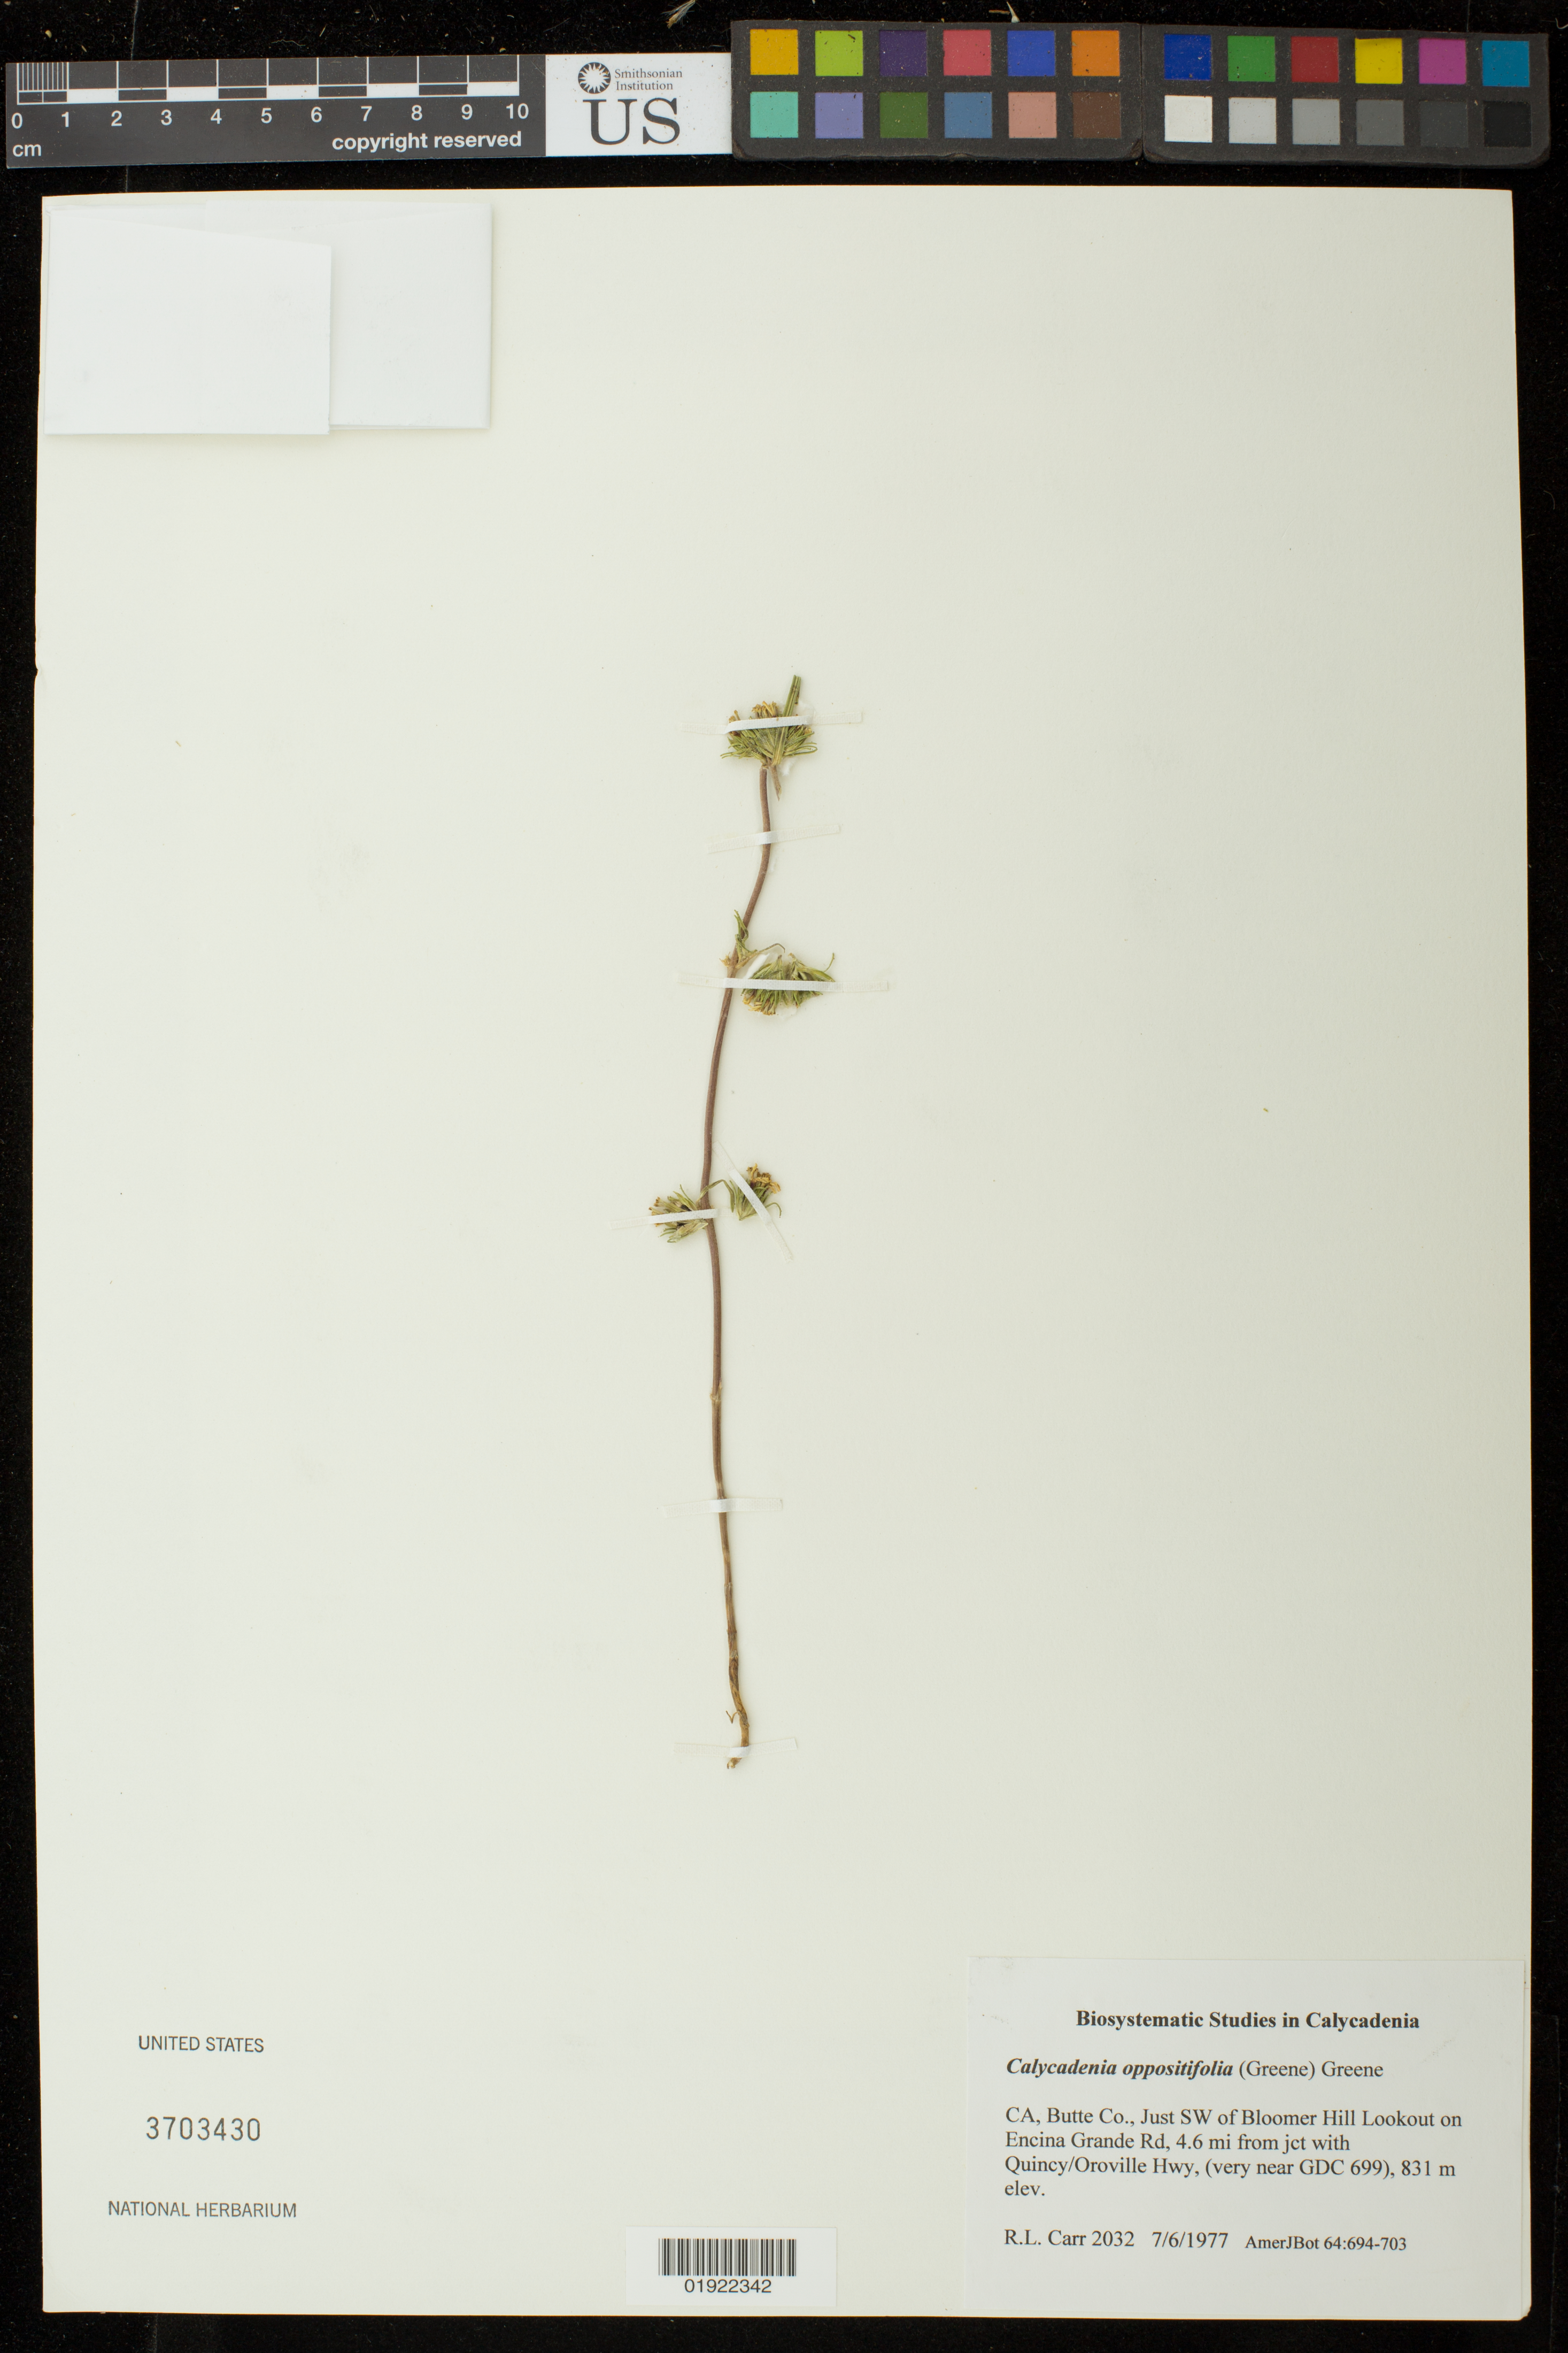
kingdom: Plantae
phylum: Tracheophyta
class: Magnoliopsida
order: Asterales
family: Asteraceae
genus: Calycadenia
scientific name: Calycadenia oppositifolia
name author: (Greene) Greene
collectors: R. Carr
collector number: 2032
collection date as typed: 7/6/1977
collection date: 1977-07-06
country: United States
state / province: California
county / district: Butte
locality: Just SW of Bloomer Hill Lookout on Encina Grande Rd, 4.6 mi from jct with Quincy/Oroville Hwy, (very near GDC 699)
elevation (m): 831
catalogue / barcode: US 3703430